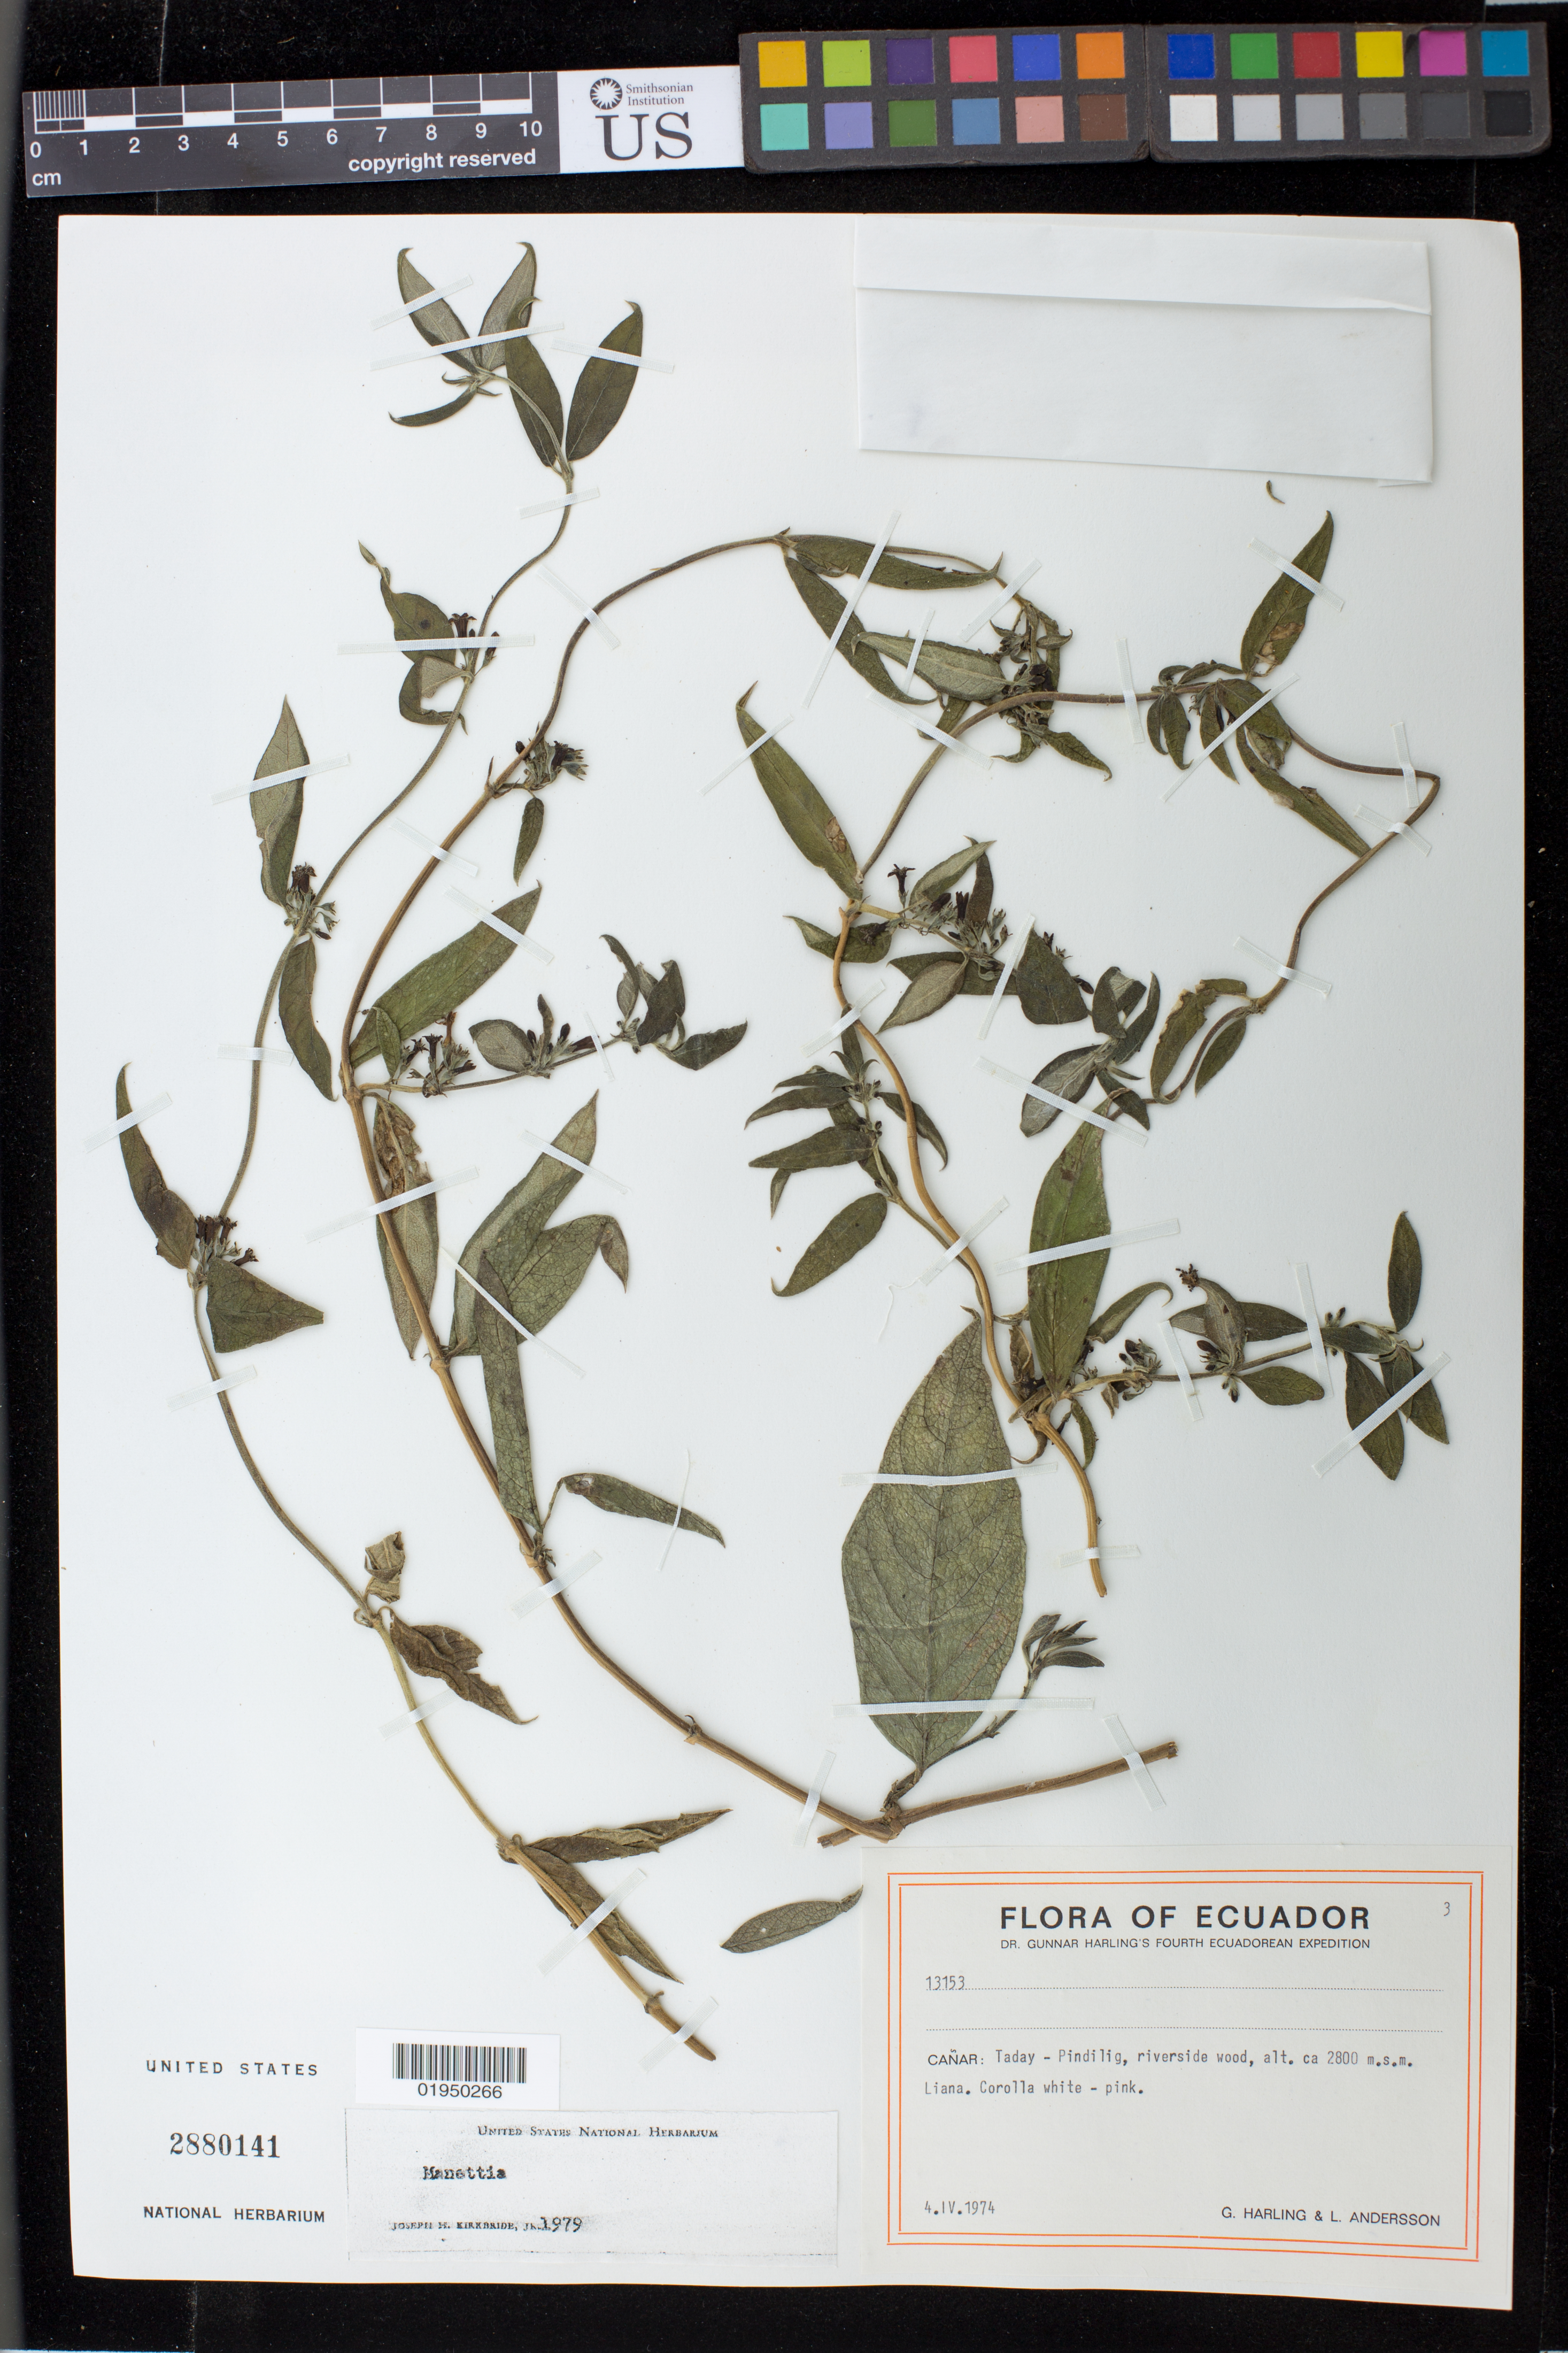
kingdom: Plantae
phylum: Tracheophyta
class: Magnoliopsida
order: Gentianales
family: Rubiaceae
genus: Manettia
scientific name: Manettia sp.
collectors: G. Harling & L. Anderson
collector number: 13153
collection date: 1974-04-04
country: Ecuador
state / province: Cañar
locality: Taday - Pindilig, riverside wood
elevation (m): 2800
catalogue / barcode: US 13153